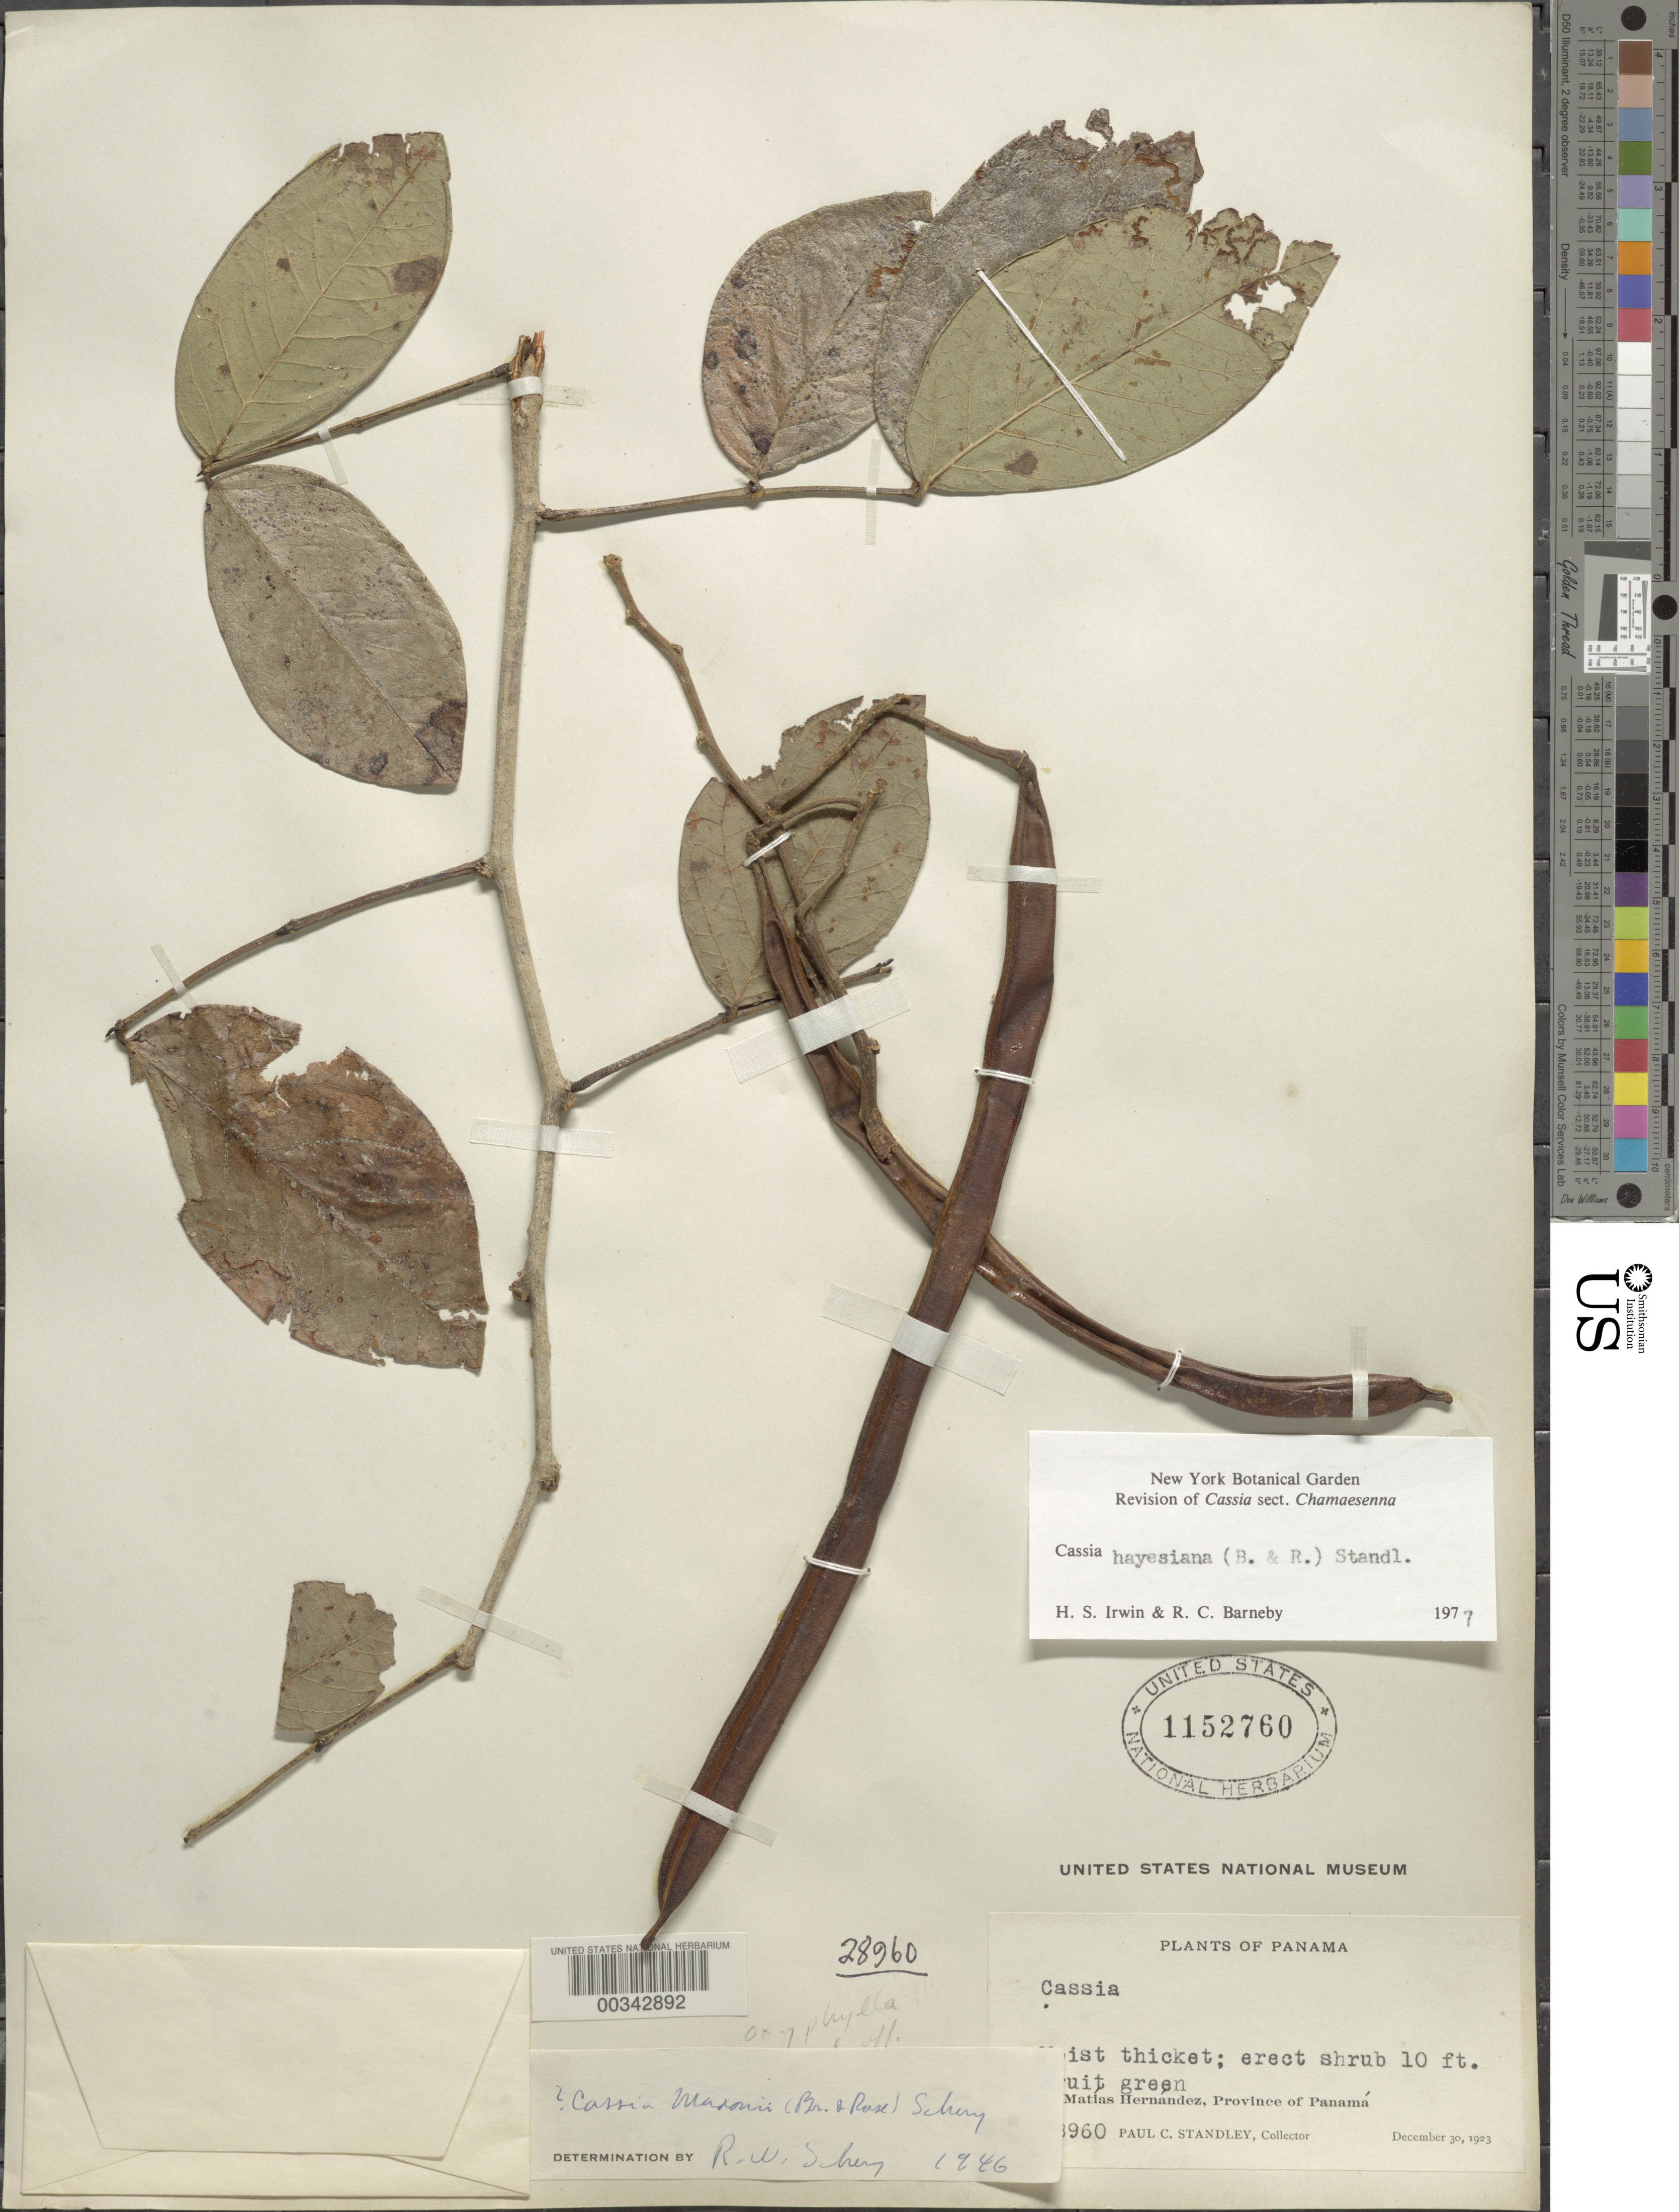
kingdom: Plantae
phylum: Tracheophyta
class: Magnoliopsida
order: Fabales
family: Fabaceae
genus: Senna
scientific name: Senna hayesiana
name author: (Britton & Rose) H.S. Irwin & Barneby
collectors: P. C. Standley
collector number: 28960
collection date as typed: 30 Dec 1923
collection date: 1923-12-30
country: Panama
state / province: Panamá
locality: Near Matias Hernandez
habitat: Moist thicket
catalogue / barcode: US 1152760